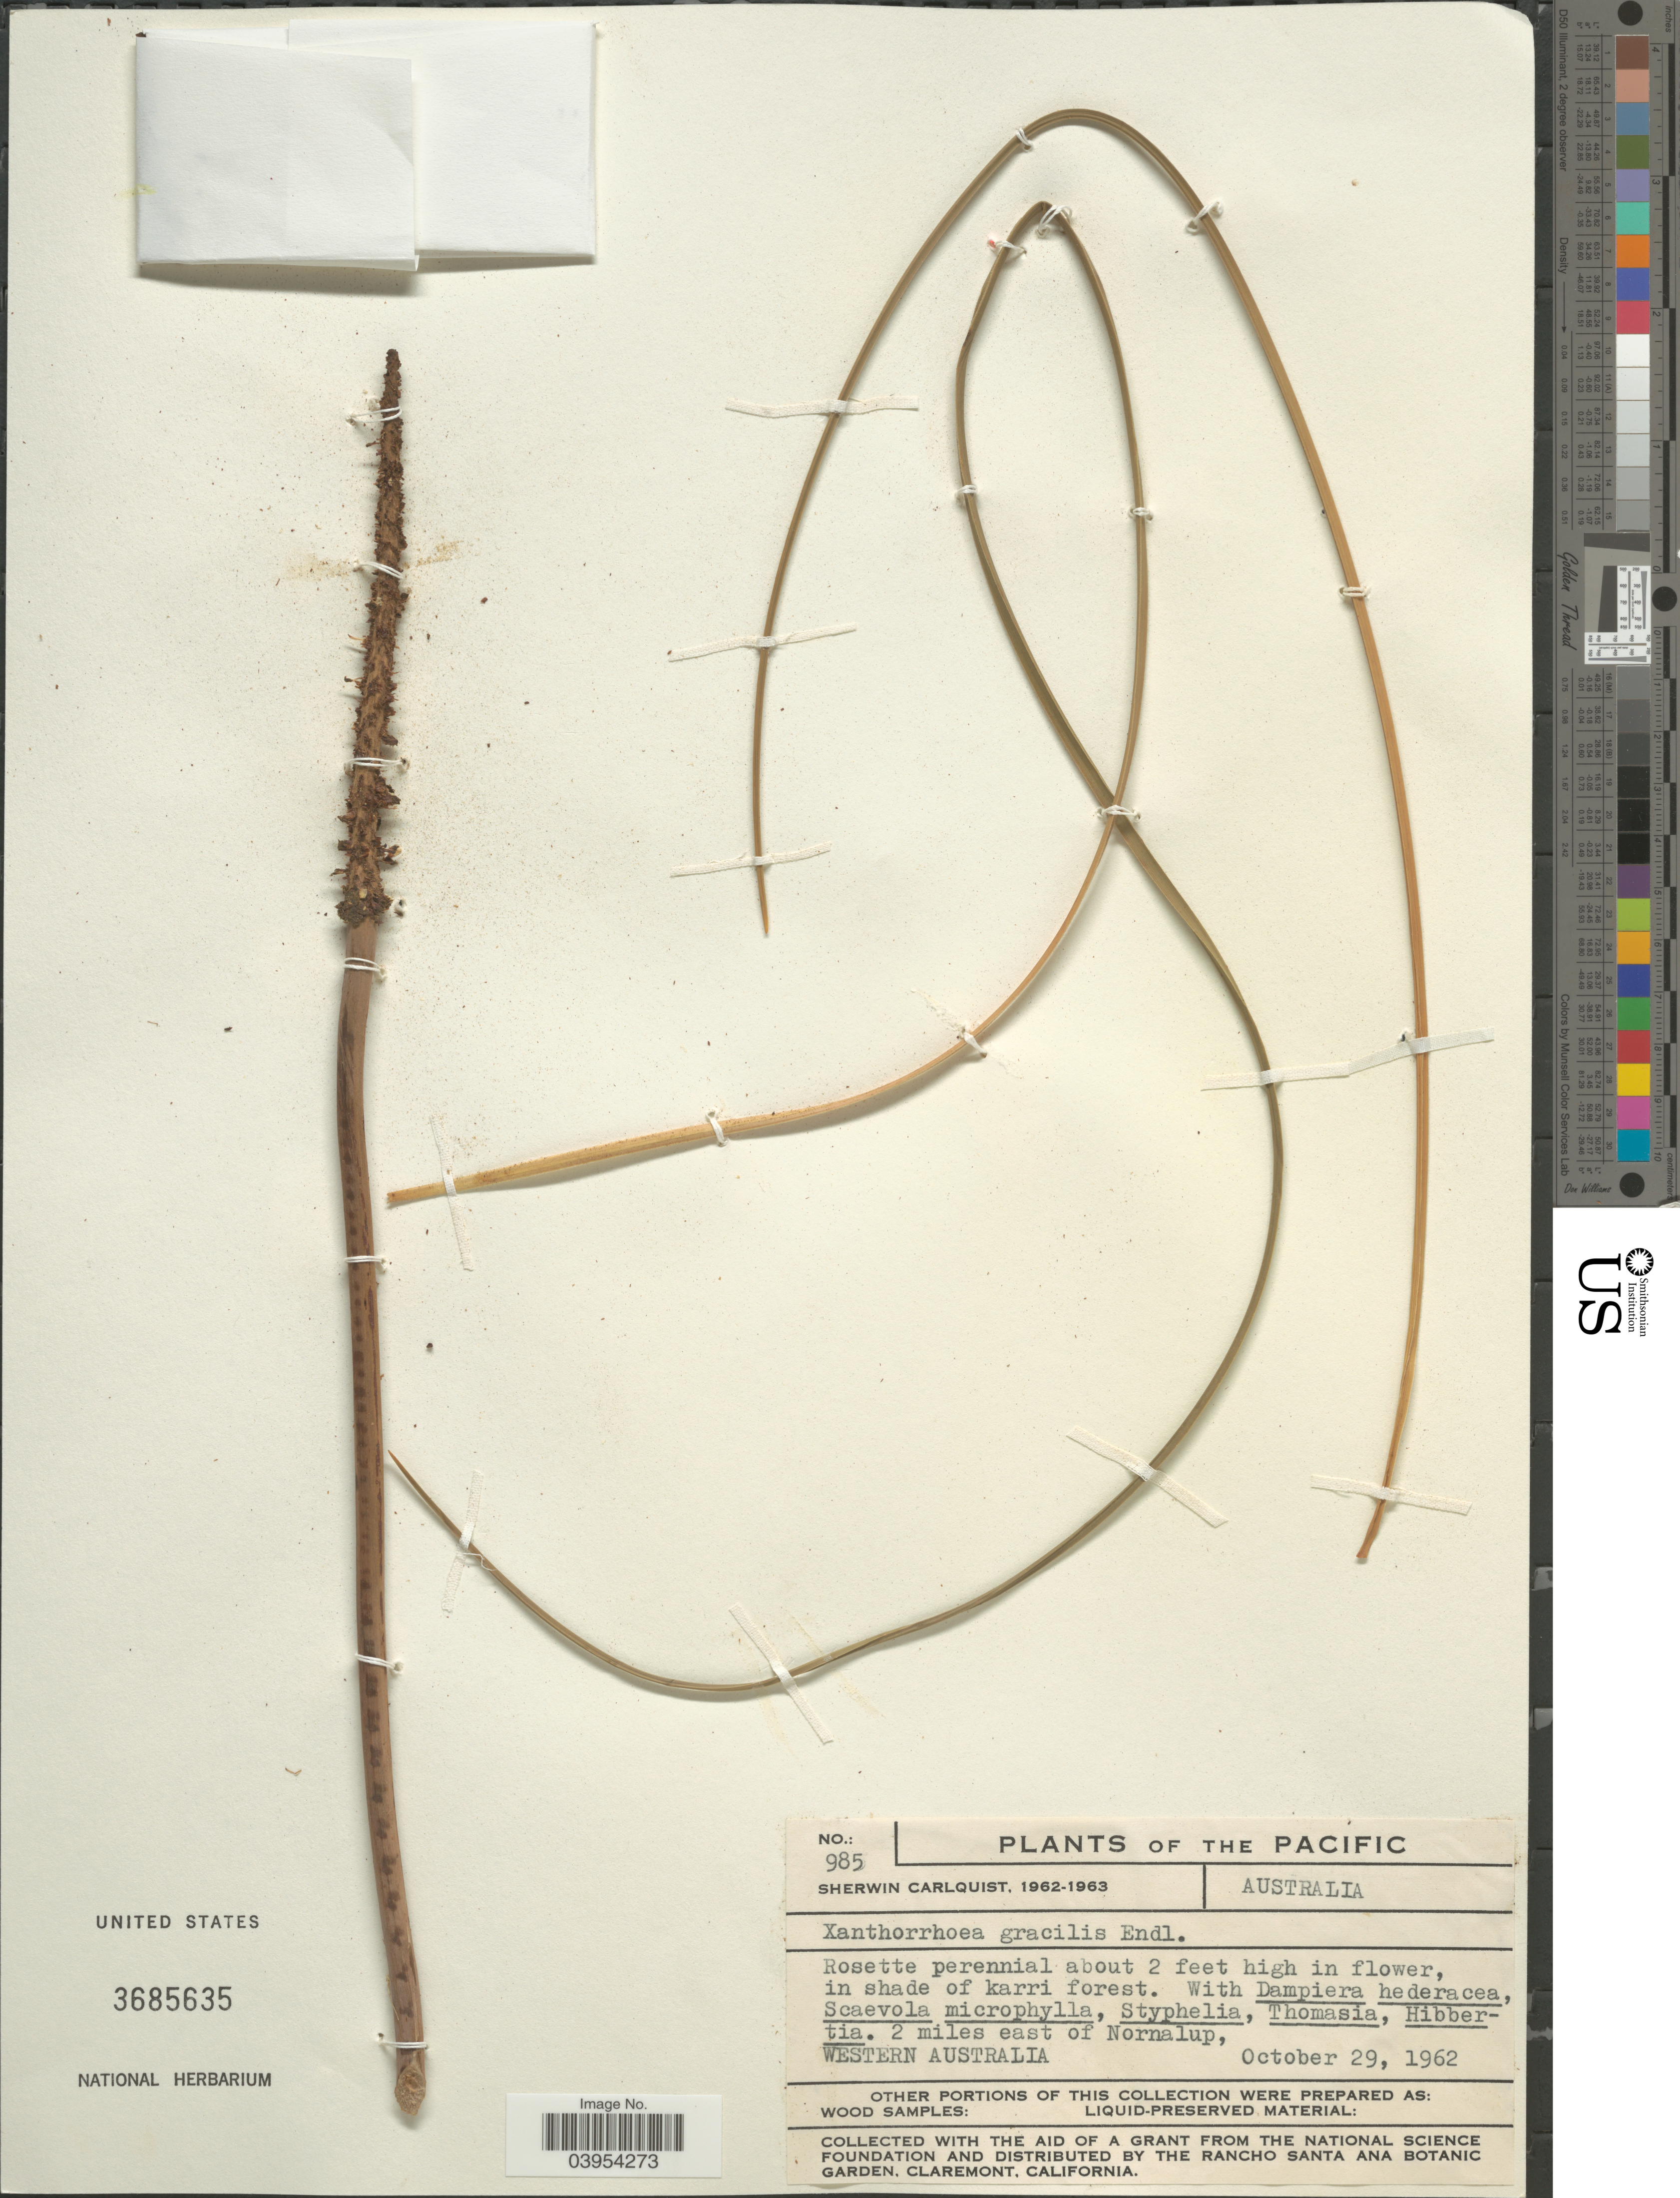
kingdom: Plantae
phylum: Tracheophyta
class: Liliopsida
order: Asparagales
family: Asphodelaceae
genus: Xanthorrhoea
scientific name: Xanthorrhoea gracilis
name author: Endl.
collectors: S. Carlquist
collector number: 985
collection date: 1962-10-29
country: Australia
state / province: Western Australia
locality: The Pacific. 2 miles east of Nornalup.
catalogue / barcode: US 3685635